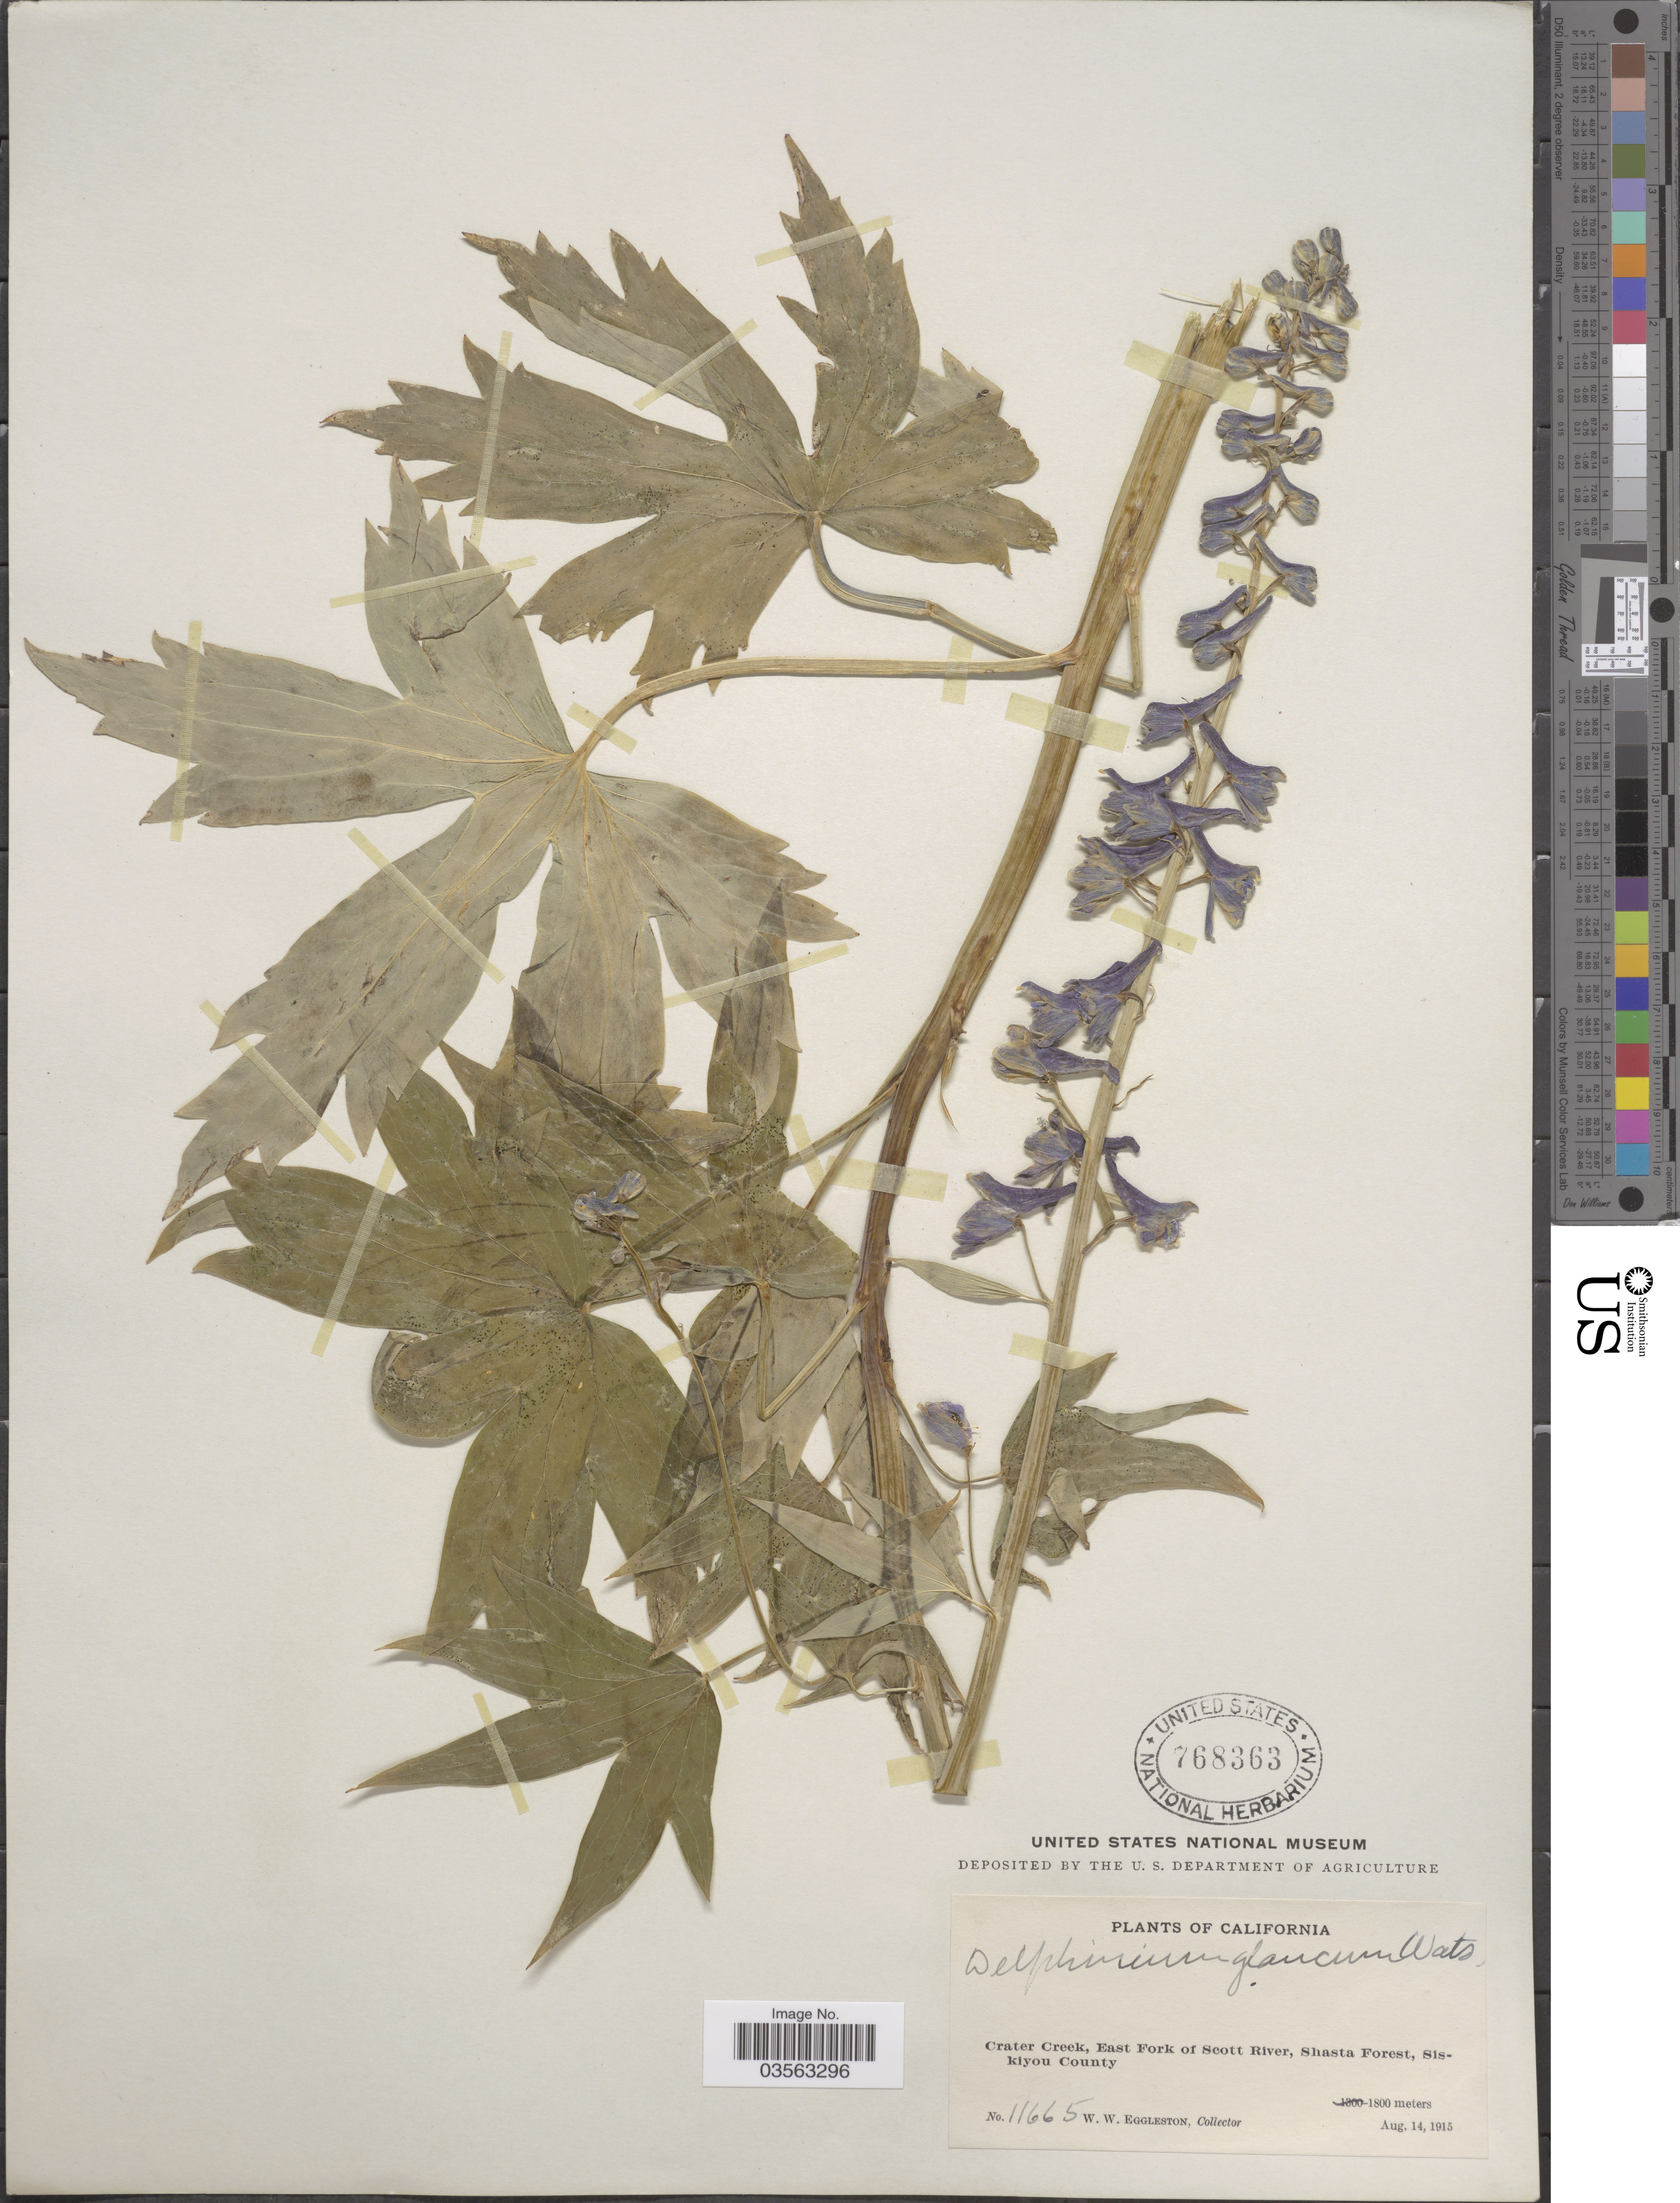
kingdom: Plantae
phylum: Tracheophyta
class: Magnoliopsida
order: Ranunculales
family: Ranunculaceae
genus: Delphinium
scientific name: Delphinium glaucum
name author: S. Watson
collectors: W. W. Eggleston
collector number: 11665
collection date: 1915-08-14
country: United States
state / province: California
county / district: Siskiyou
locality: Crater Creek, East Fork of Scott River, Shasta Forest, Siskiyou County.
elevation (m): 1800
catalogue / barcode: US 768363